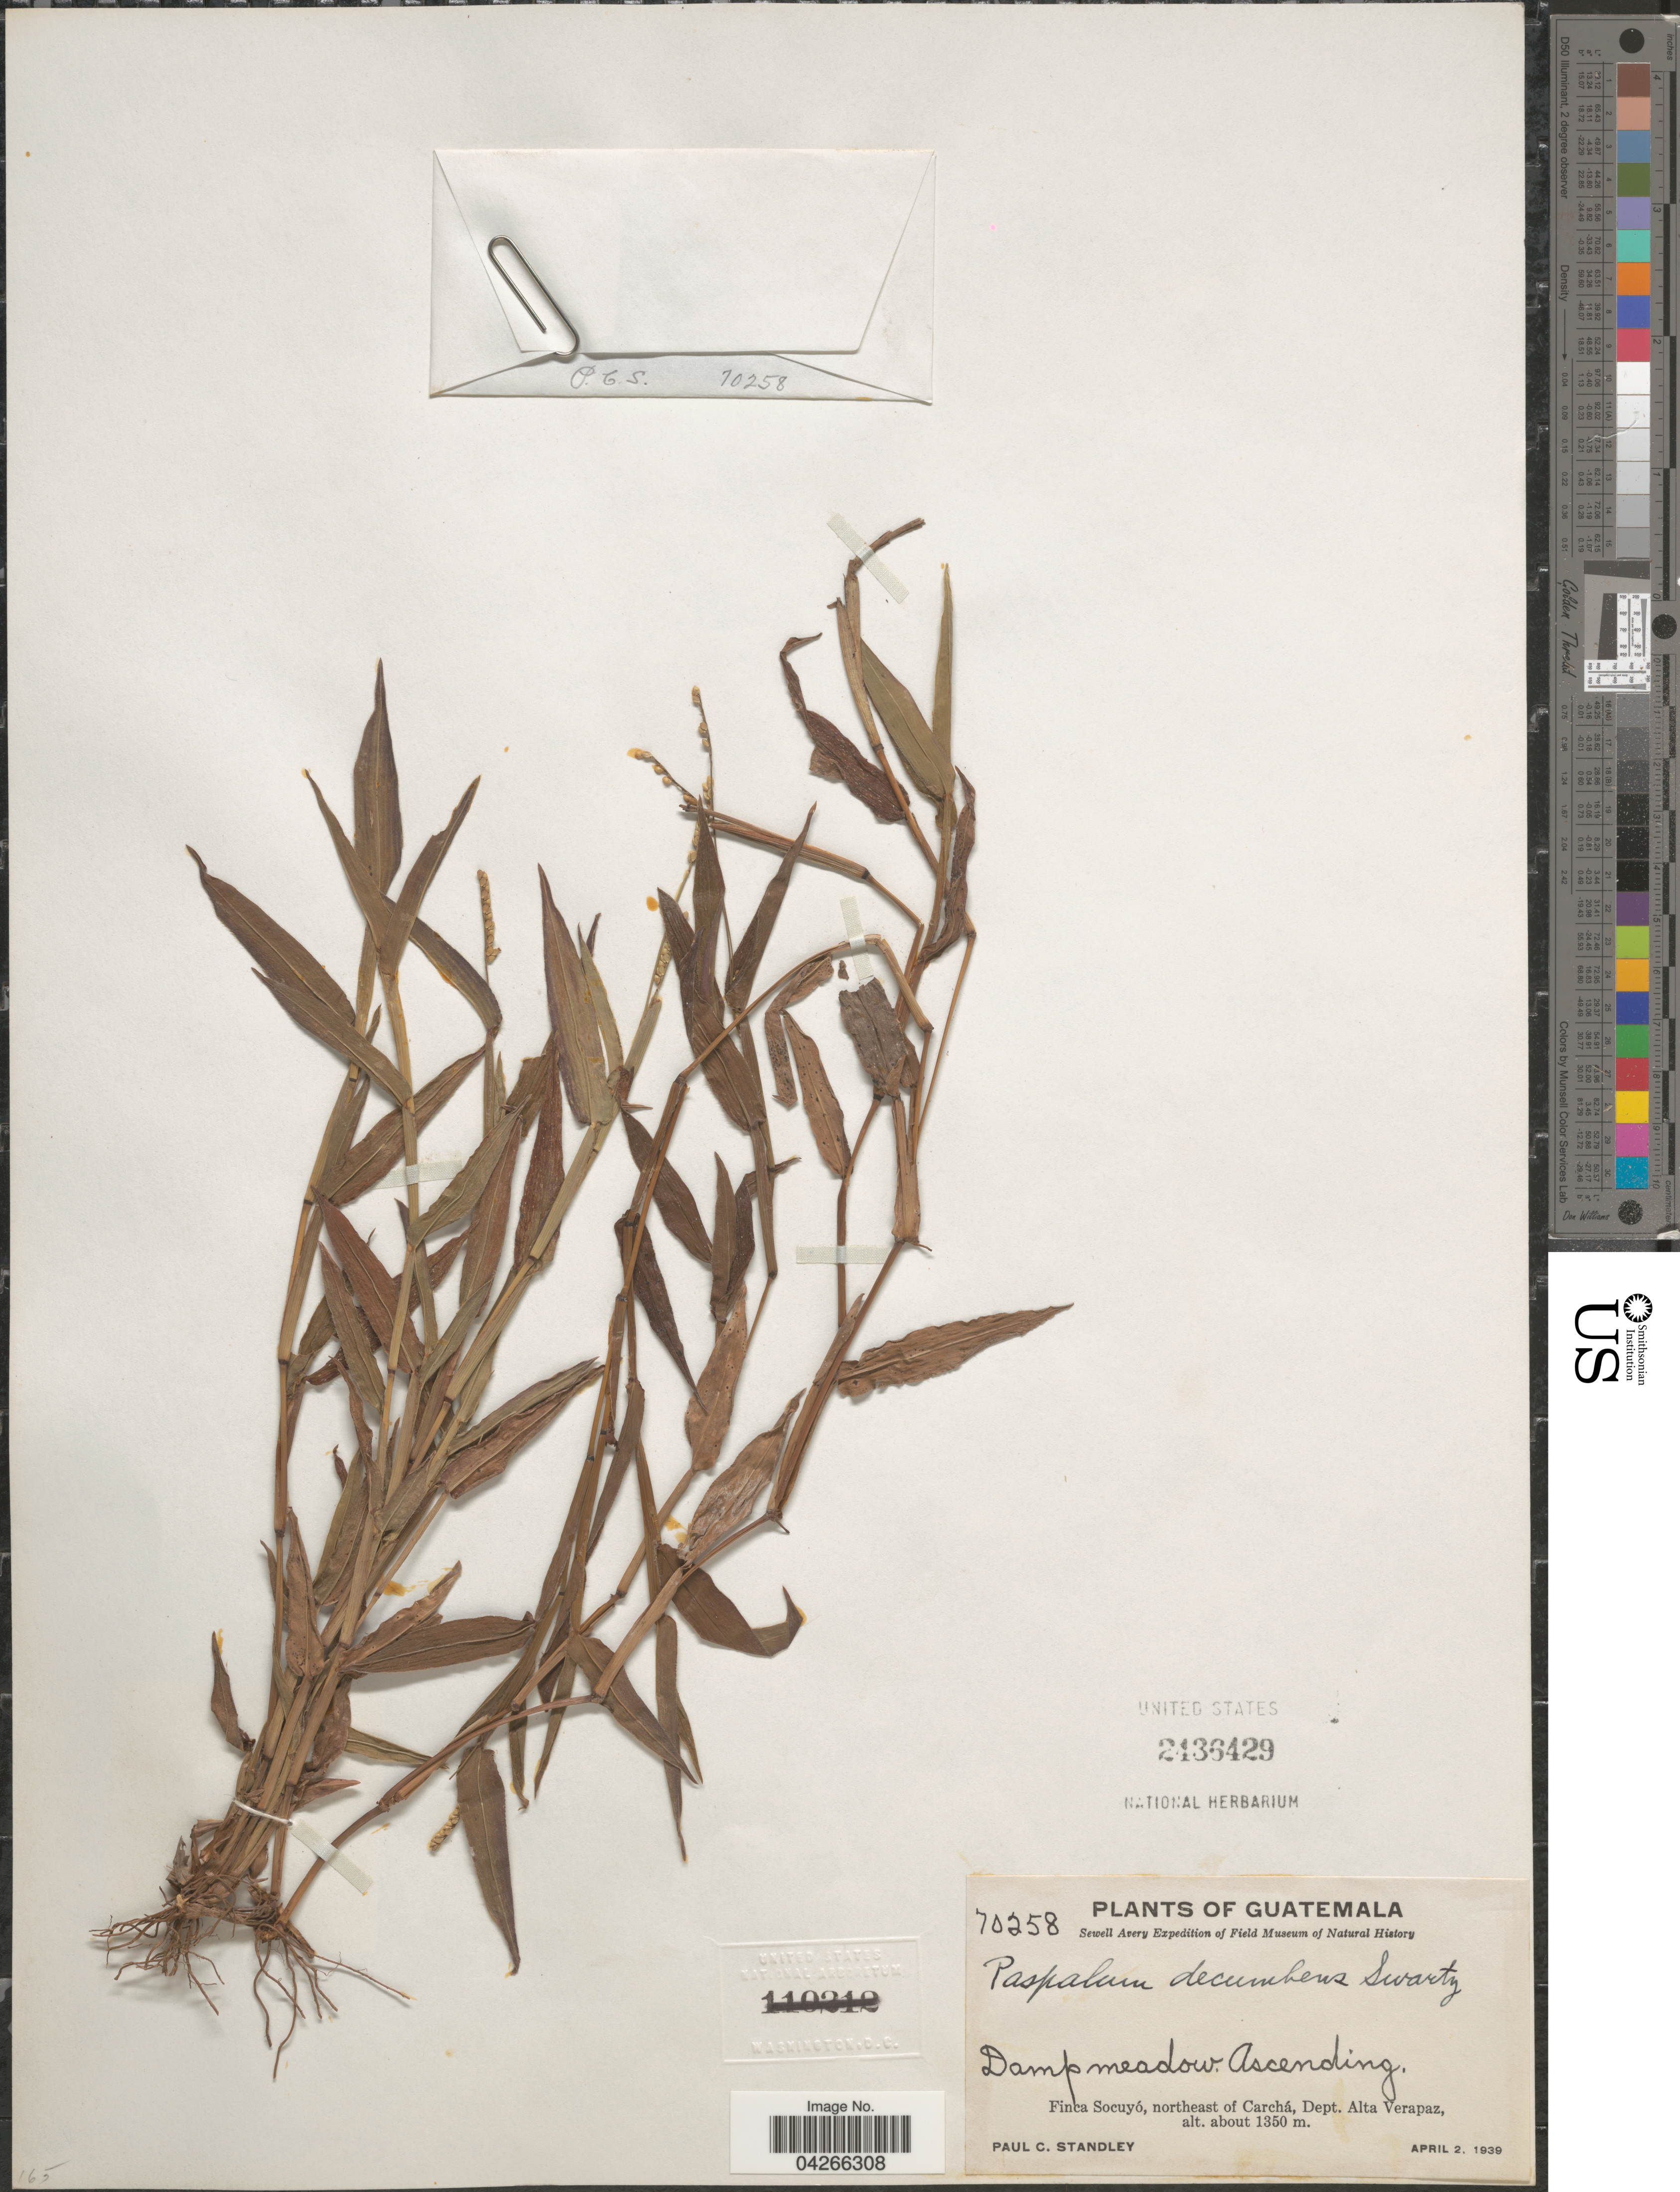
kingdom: Plantae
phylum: Tracheophyta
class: Liliopsida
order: Poales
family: Poaceae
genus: Paspalum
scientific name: Paspalum decumbens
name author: Sw.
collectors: P. C. Standley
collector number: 70258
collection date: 1939-04-02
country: Guatemala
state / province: Alta Verapaz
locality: Sewell Avery Expedition. Finca Socuyó, northeast of Carchá, Dept. Alta Verapaz.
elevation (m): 1350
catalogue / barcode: US 2436429